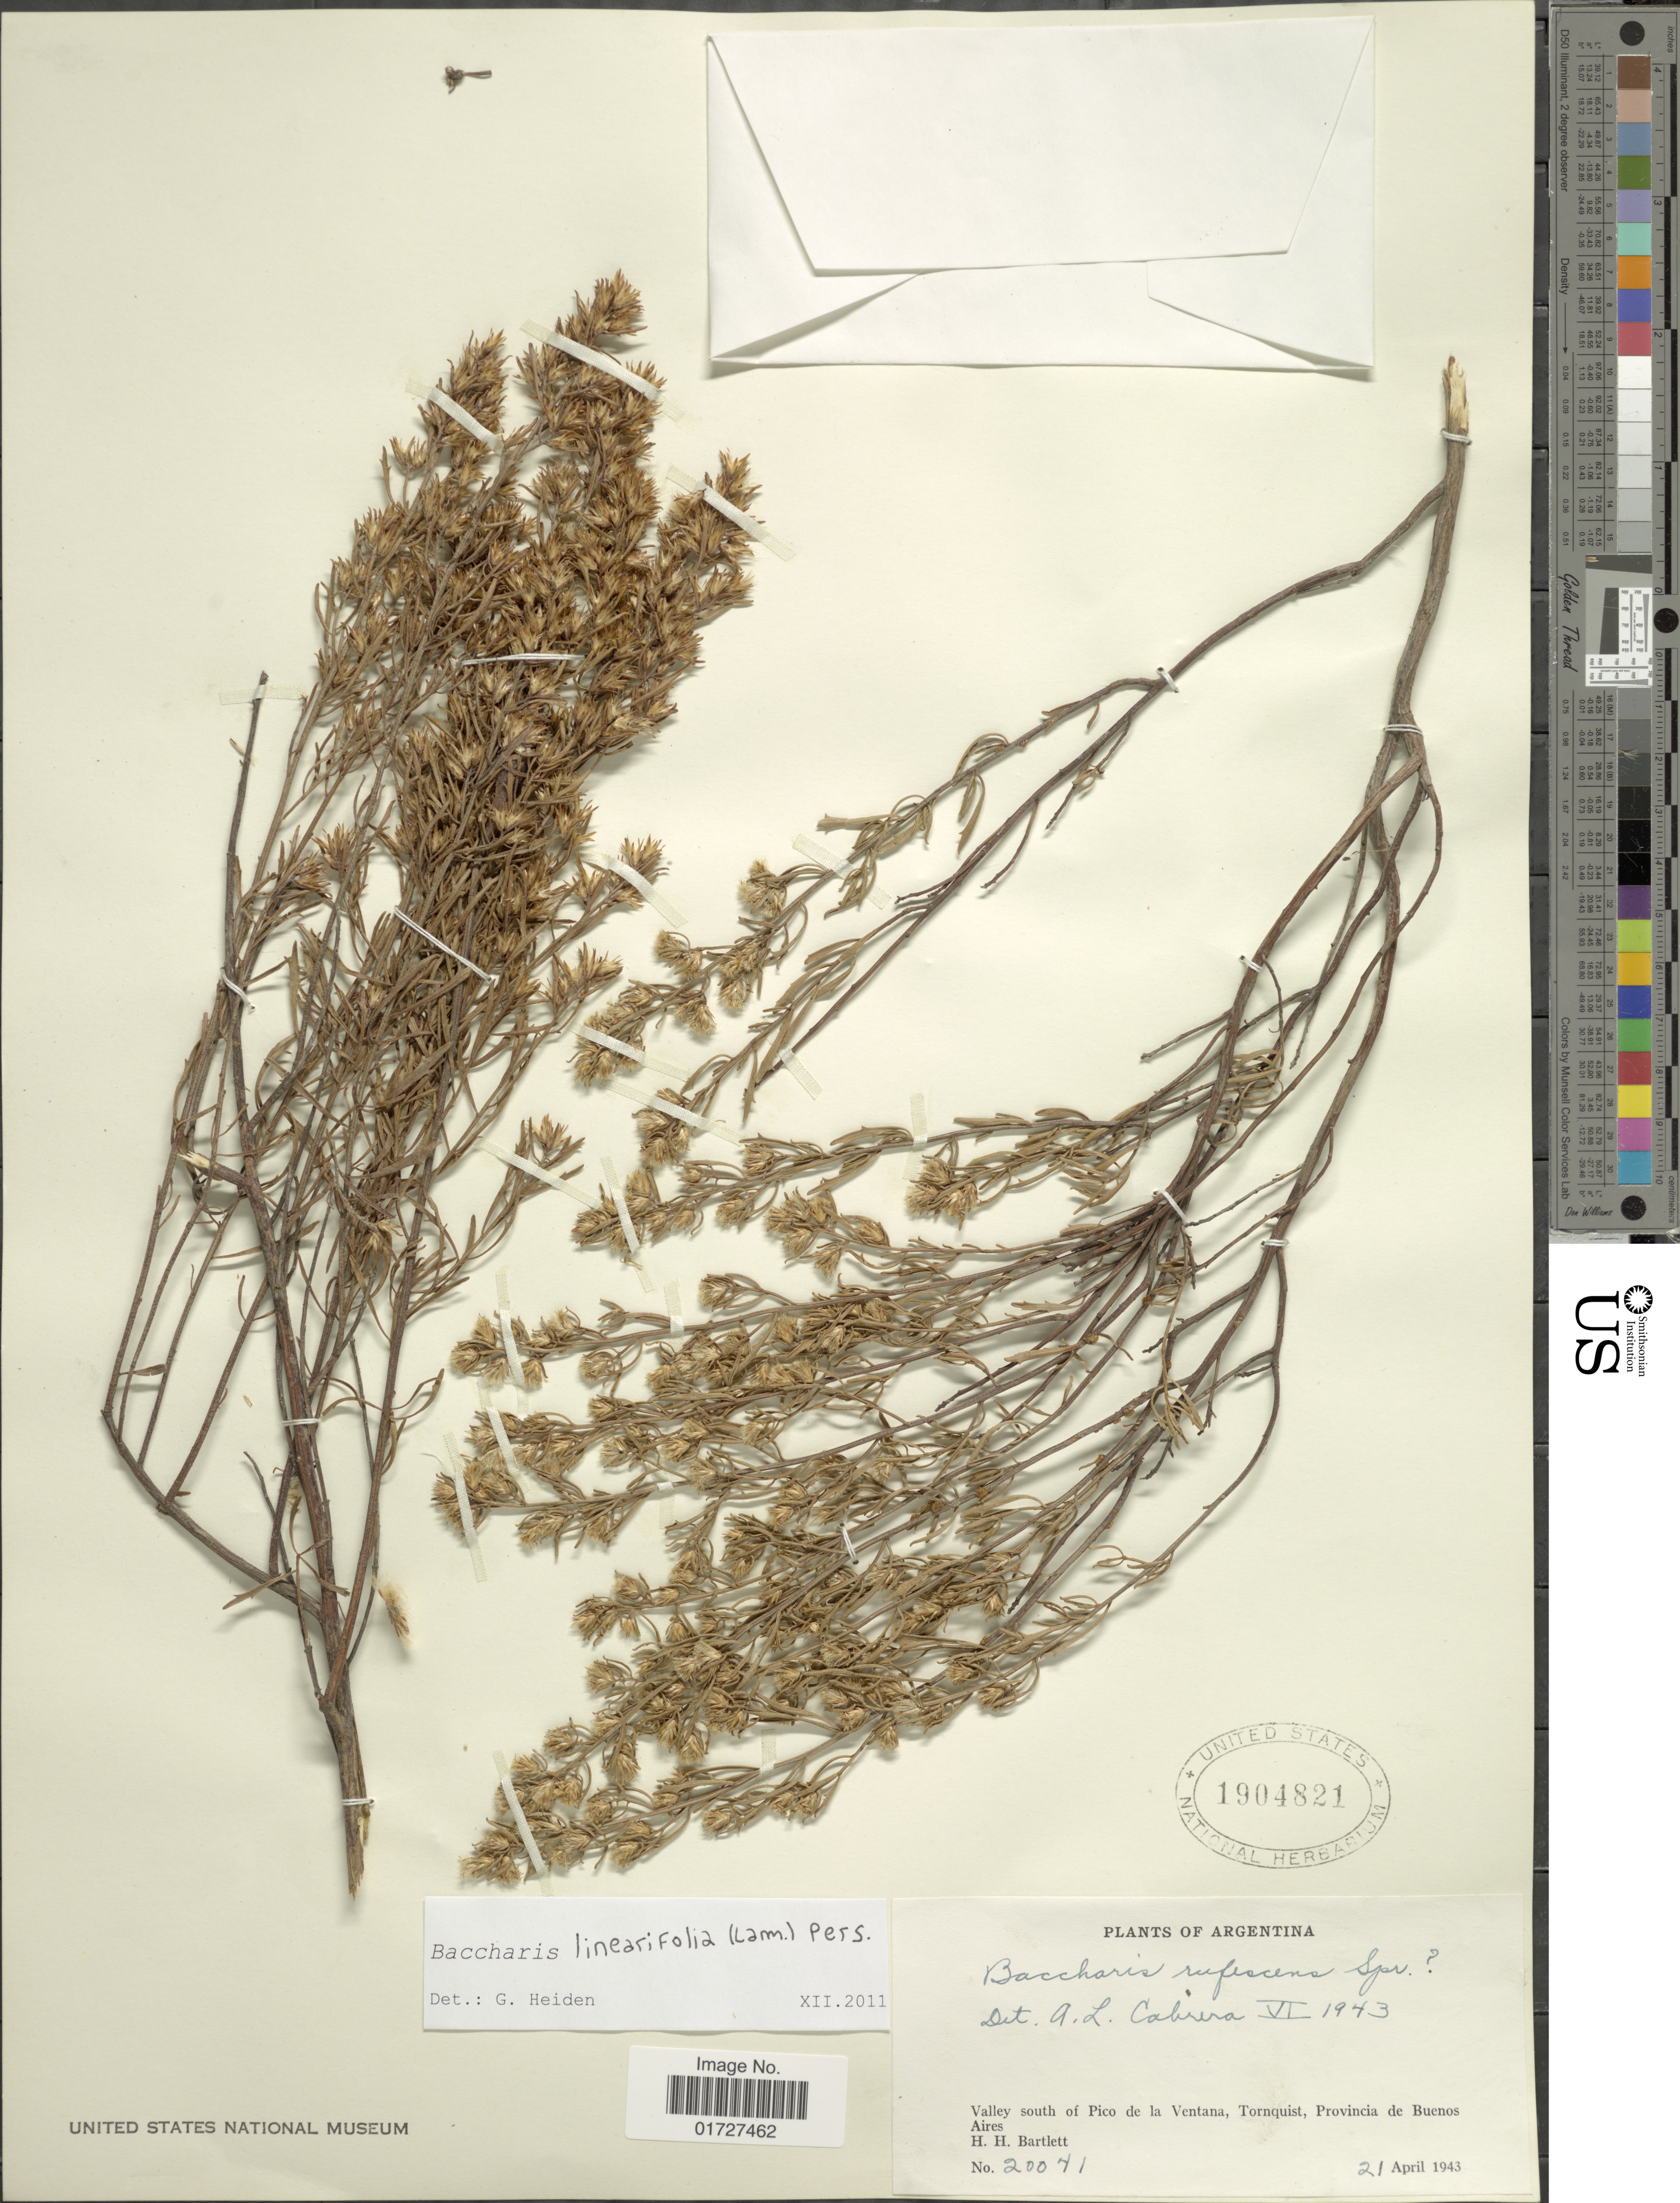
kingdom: Plantae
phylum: Tracheophyta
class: Magnoliopsida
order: Asterales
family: Asteraceae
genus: Baccharis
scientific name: Baccharis linearifolia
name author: (Lam.) Pers.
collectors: H. H. Bartlett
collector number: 20041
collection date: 1943-04-21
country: Argentina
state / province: Buenos Aires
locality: Valley south of Pico de la Ventana, Tornquist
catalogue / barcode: US 1904821